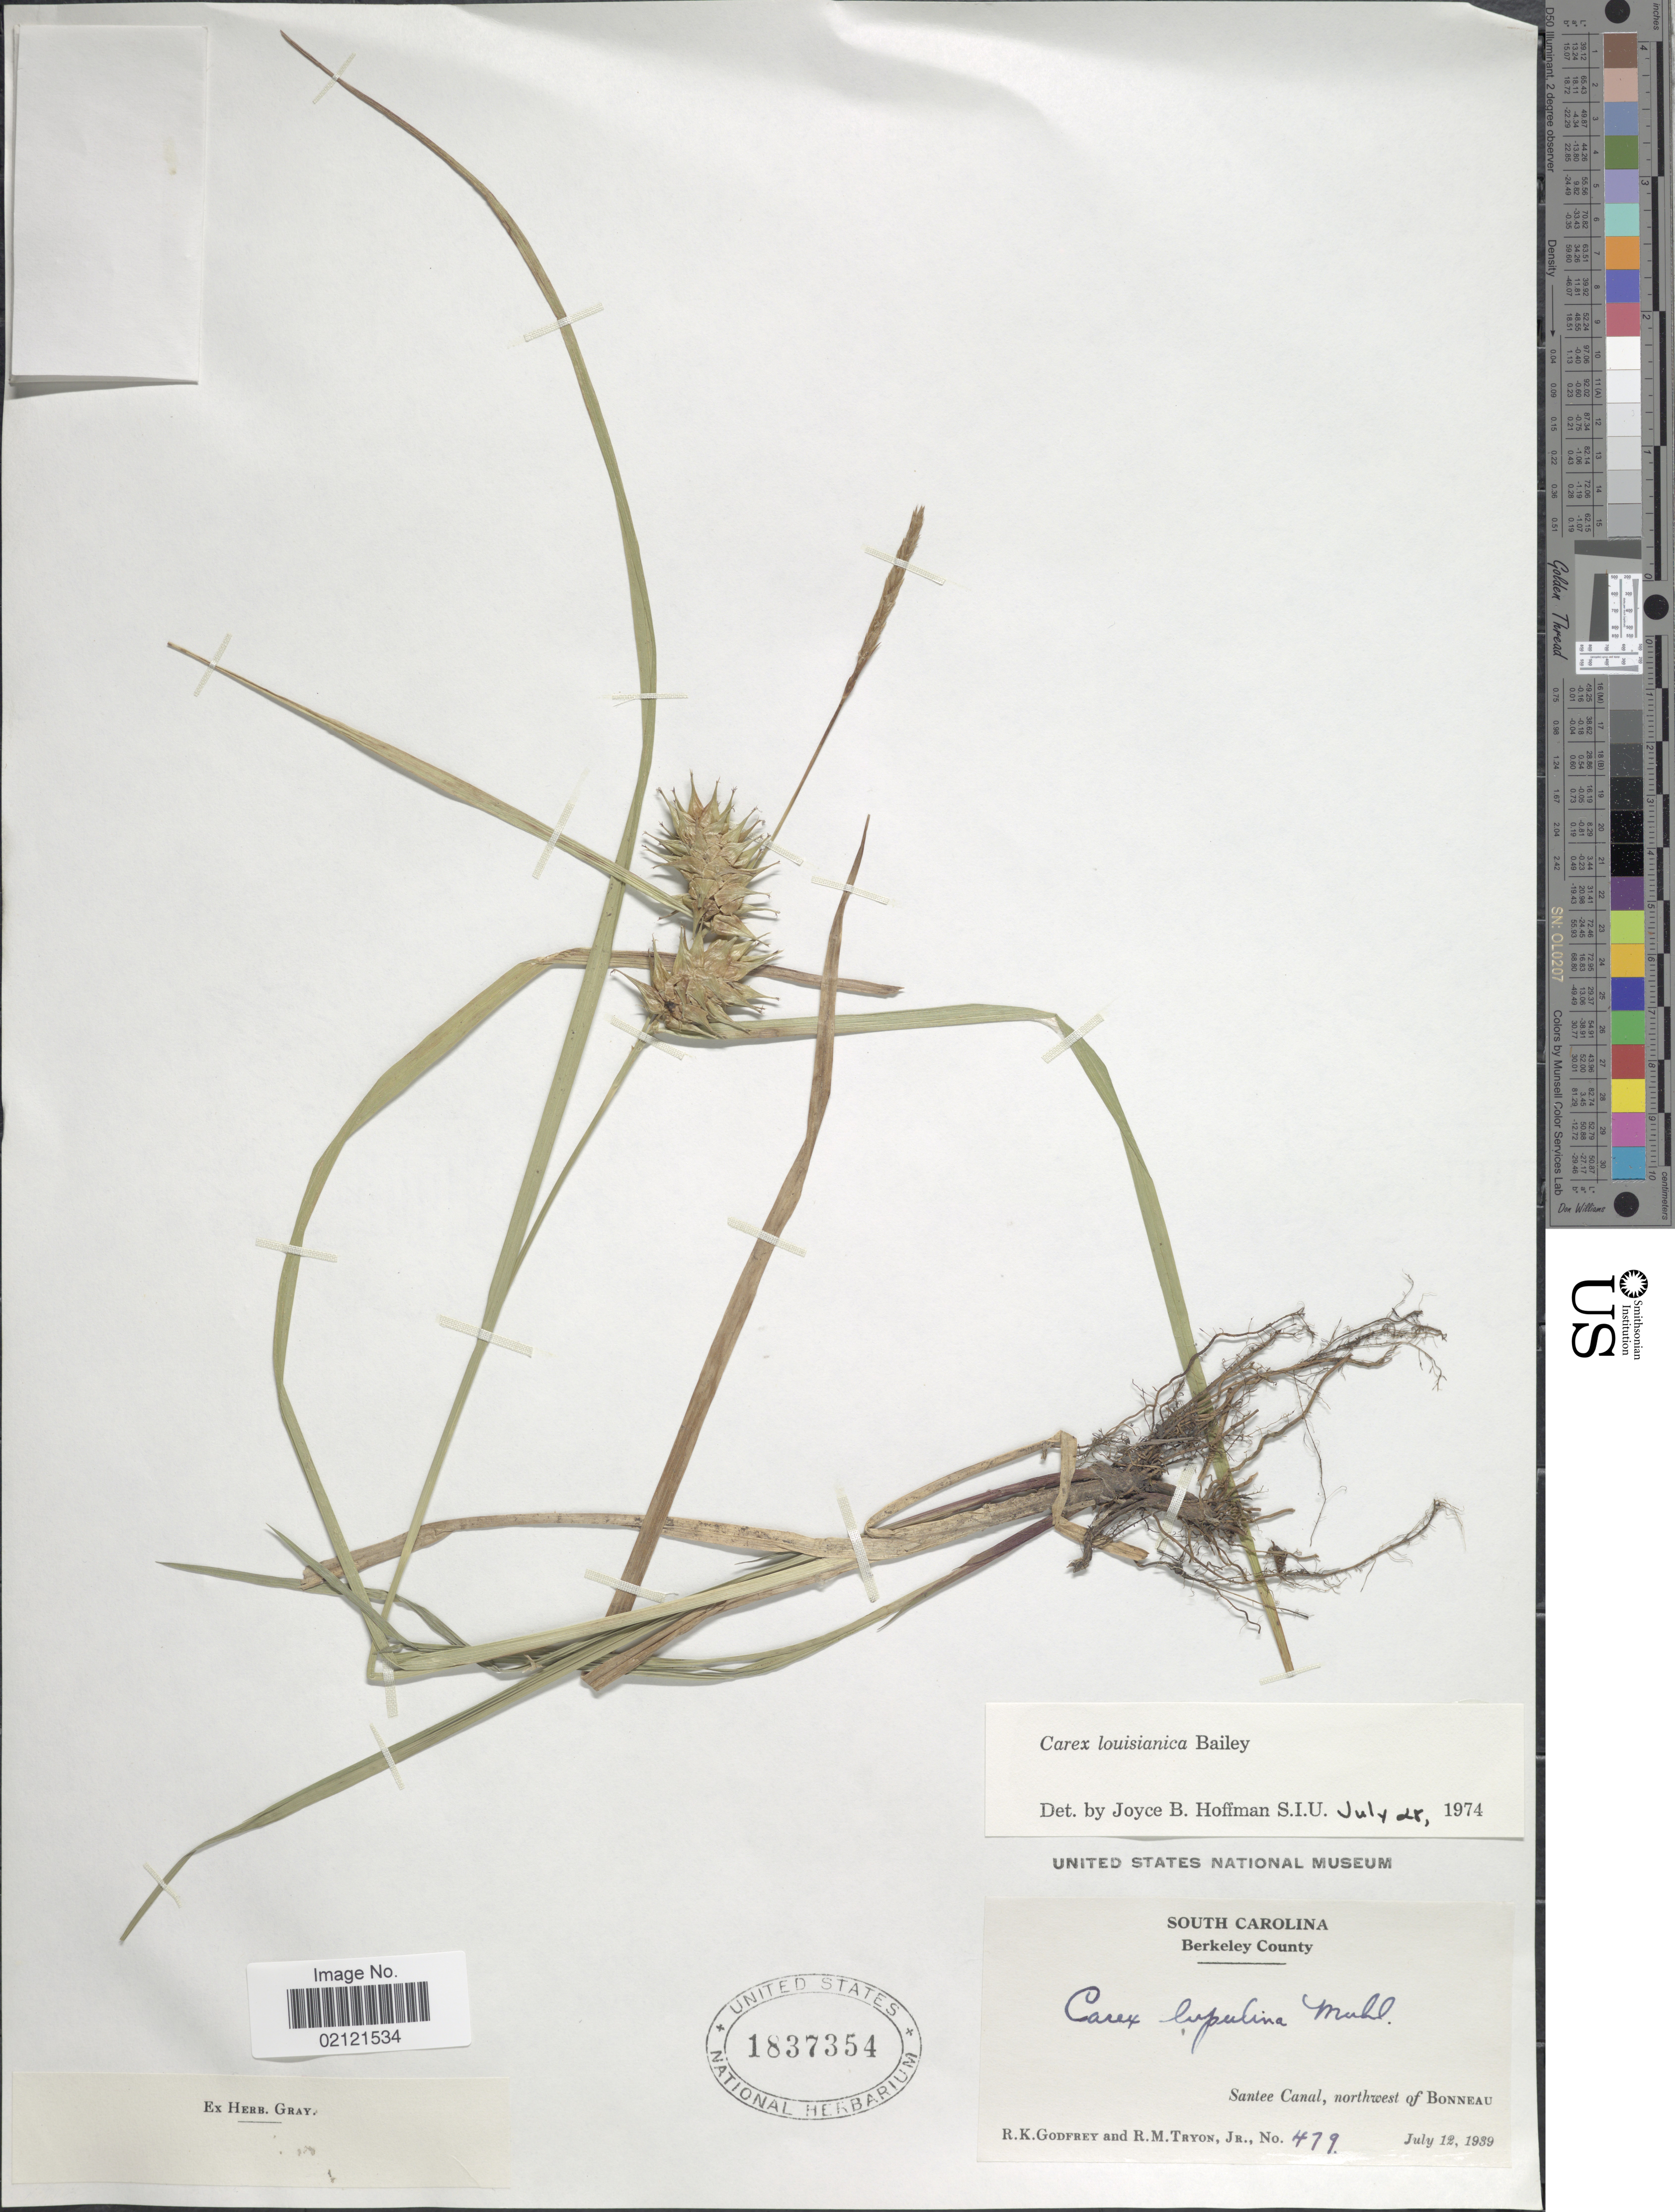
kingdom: Plantae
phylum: Tracheophyta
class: Liliopsida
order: Poales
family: Cyperaceae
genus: Carex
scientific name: Carex louisianica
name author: L.H. Bailey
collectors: R. K. Godfrey & R. M. Tryon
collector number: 479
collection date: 1939-07-12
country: United States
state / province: South Carolina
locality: Berkeley County, Santee Canal, North of Bonneau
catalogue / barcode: US 1837354